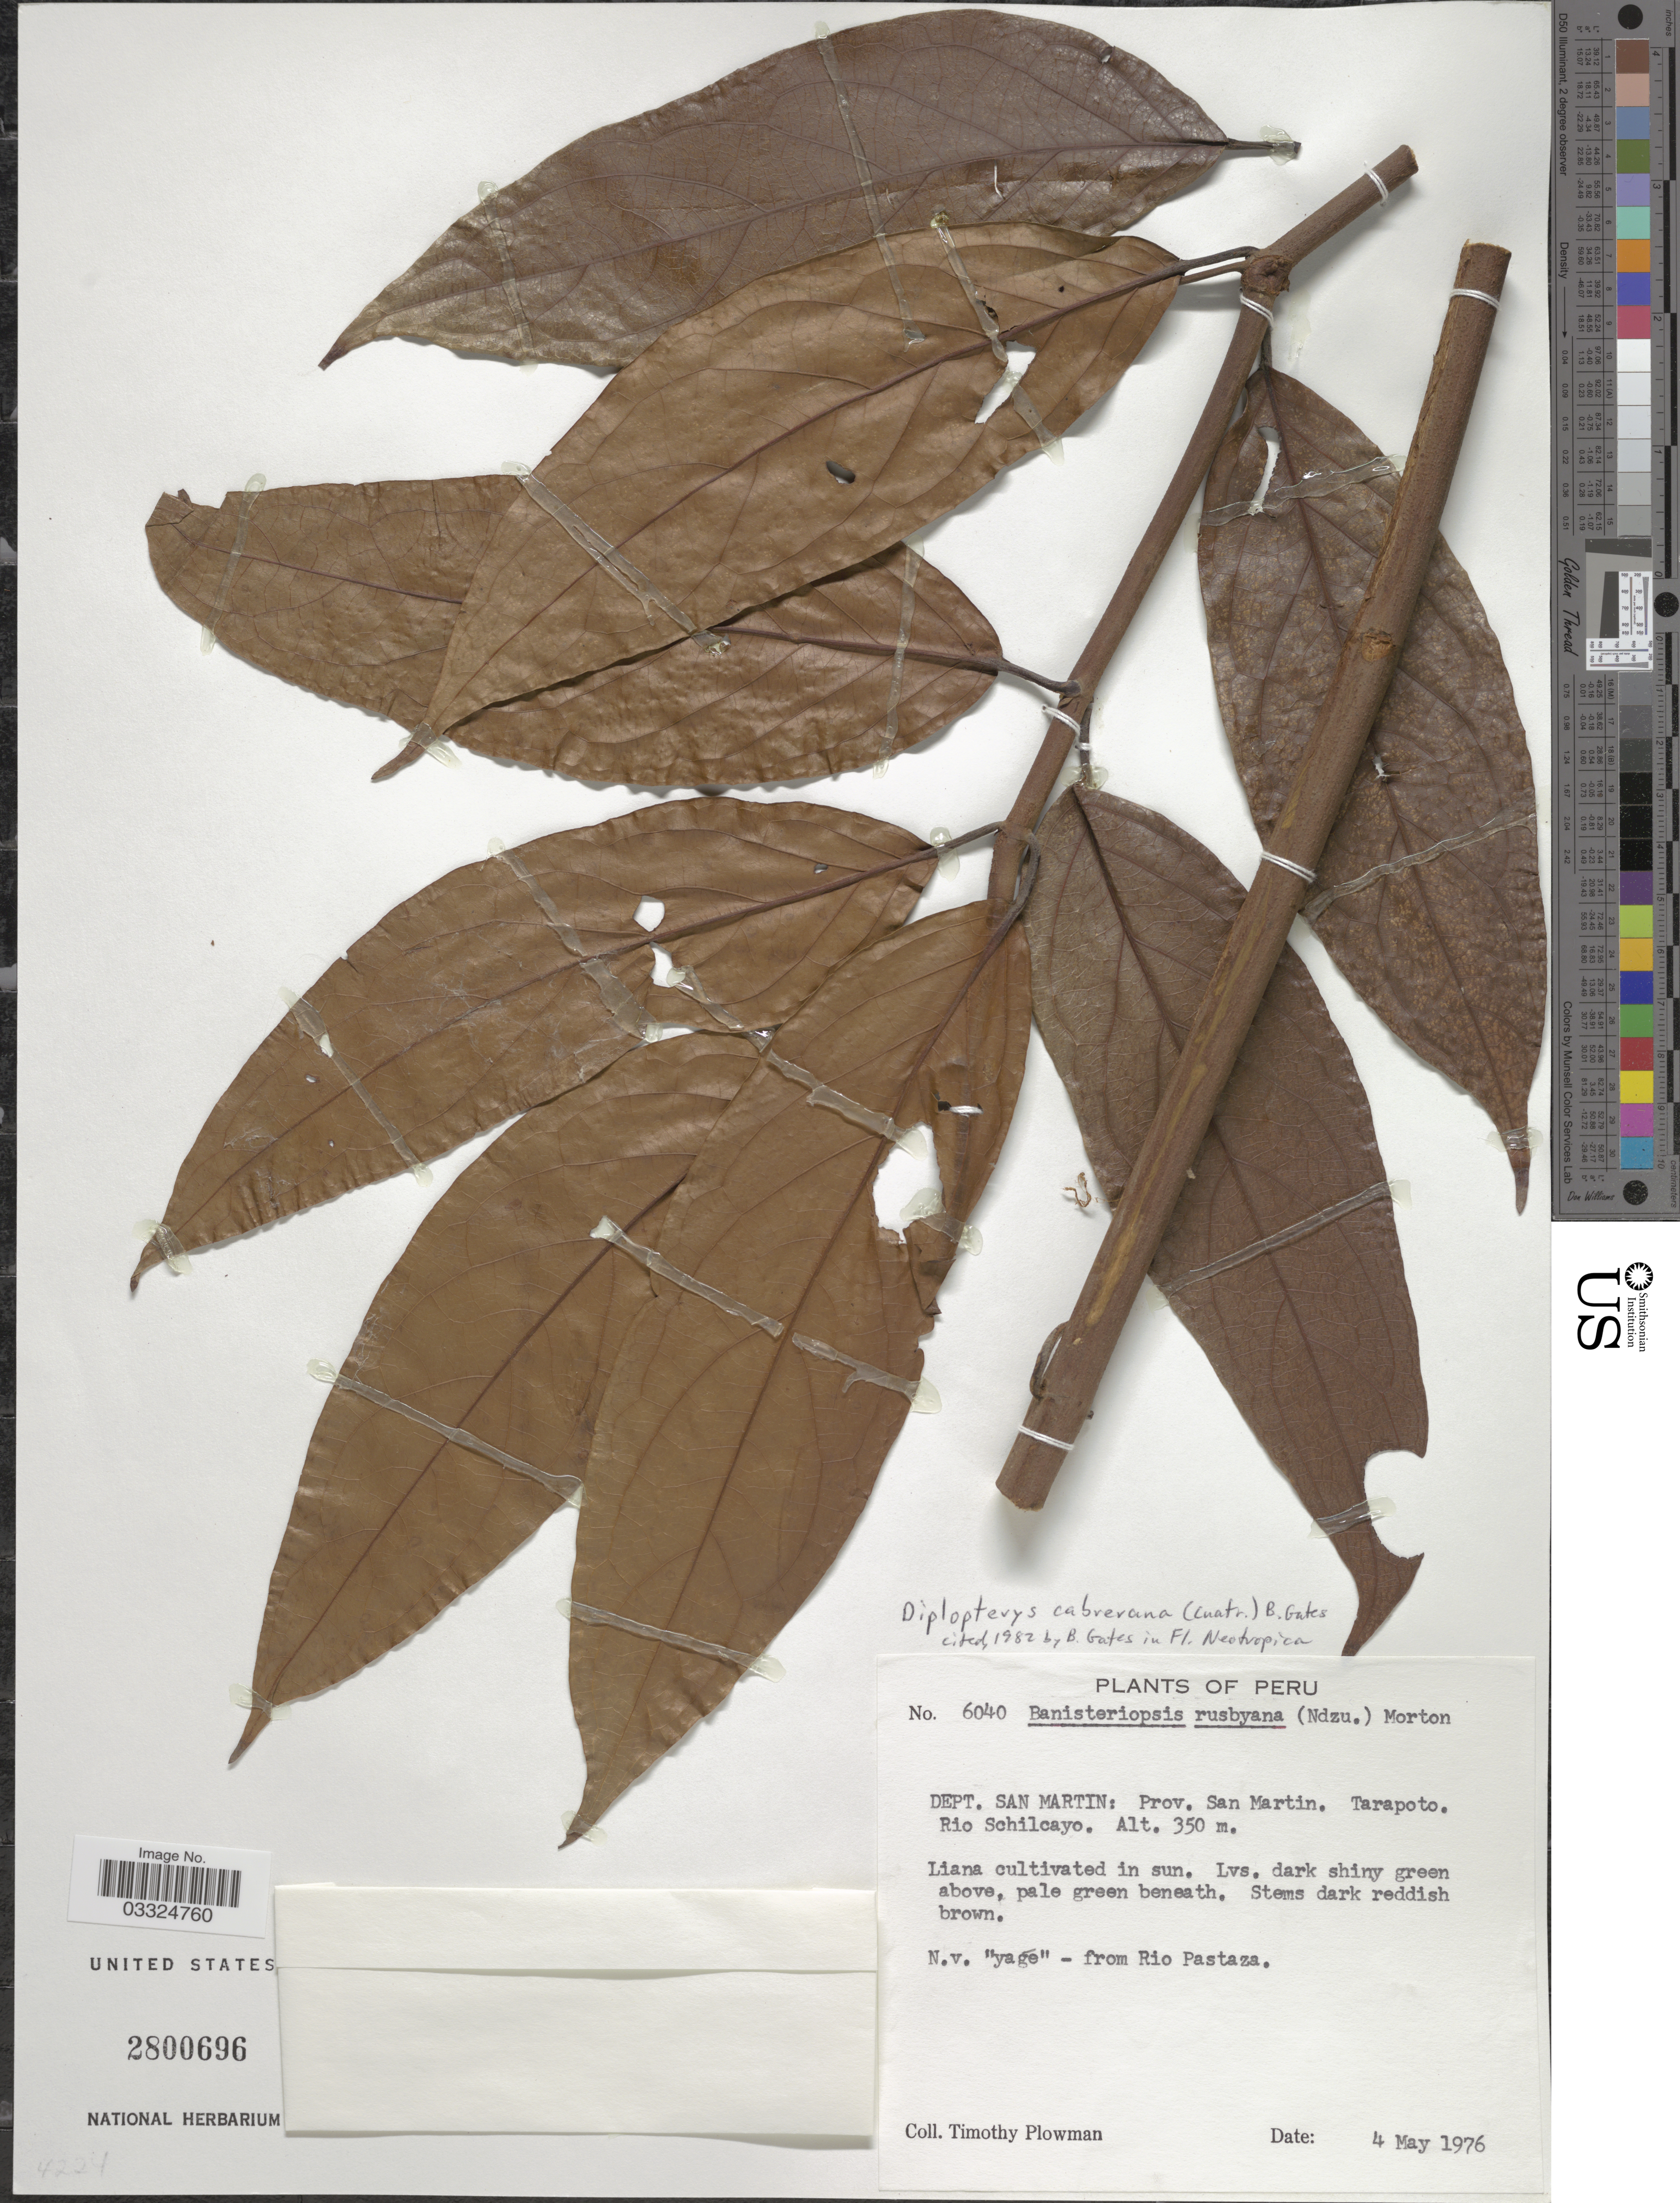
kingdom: Plantae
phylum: Tracheophyta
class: Magnoliopsida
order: Malpighiales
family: Malpighiaceae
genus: Diplopterys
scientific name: Diplopterys cabrerana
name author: (Cuatrec.) B. Gates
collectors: T. Plowman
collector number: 6040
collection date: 1976-05-04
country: Peru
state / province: San Martín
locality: Dept. San Martin. Tarapoto. Rio Schilcayo.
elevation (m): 350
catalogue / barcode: US 2800696